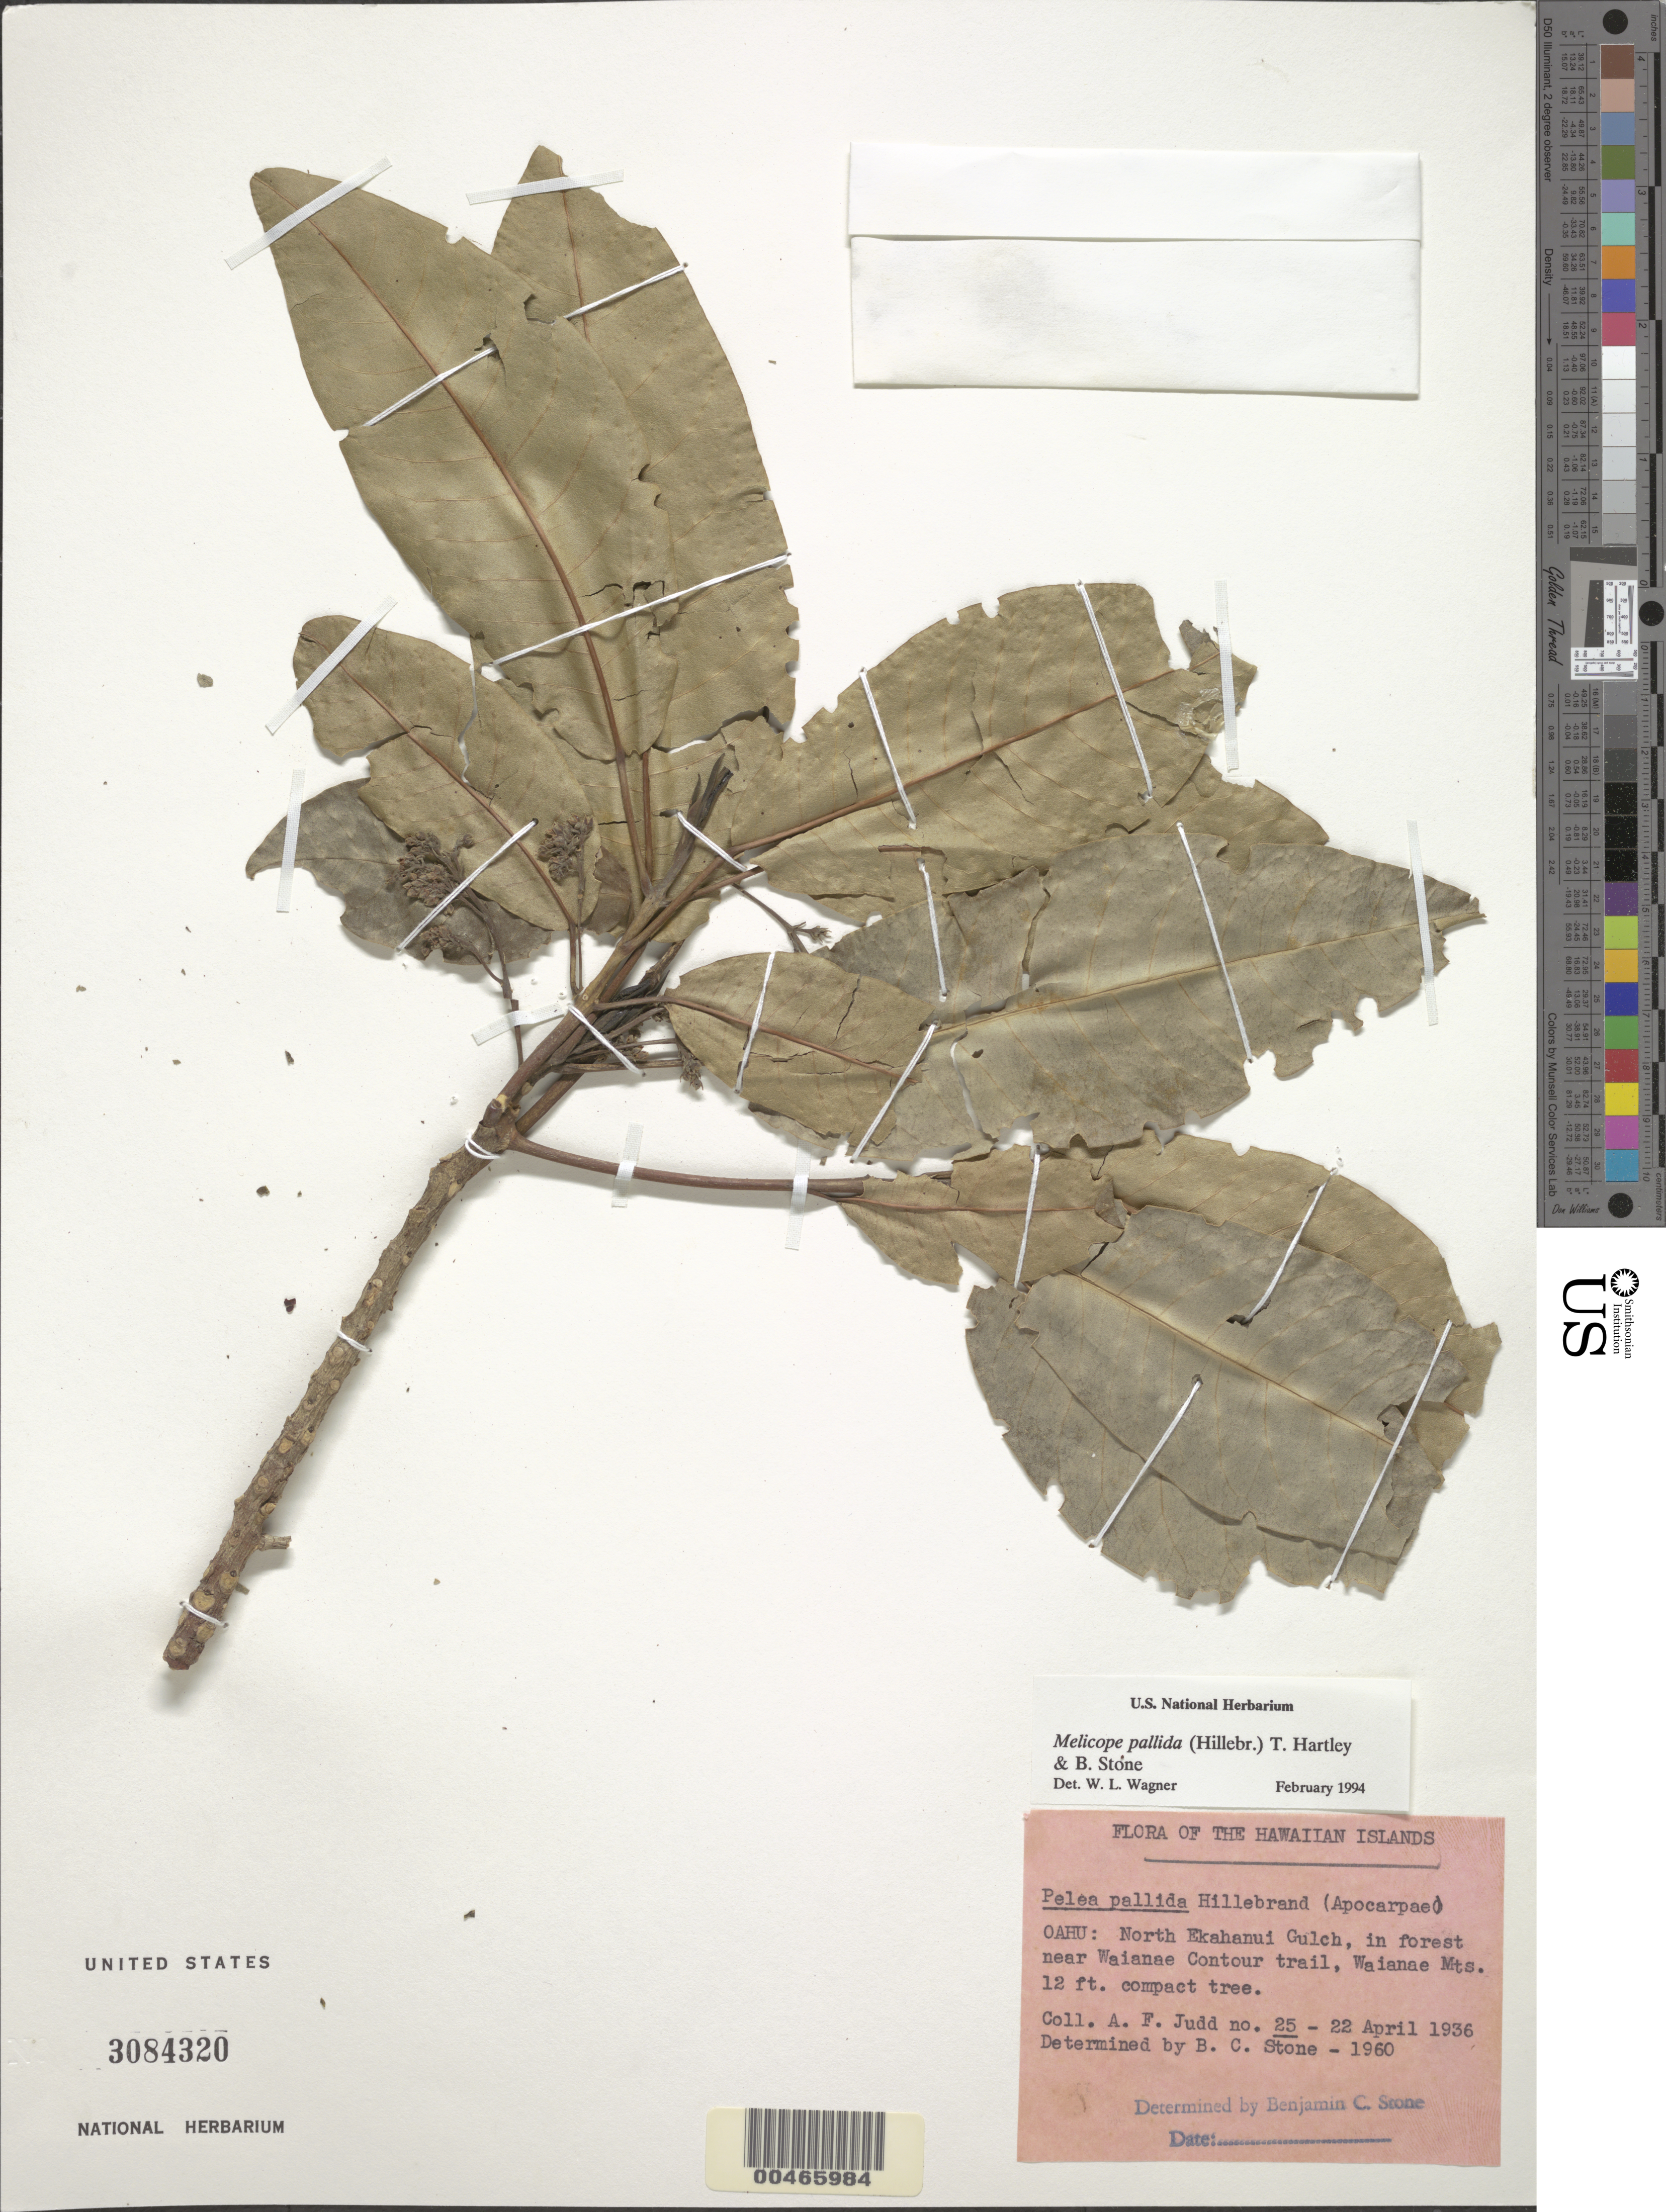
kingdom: Plantae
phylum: Tracheophyta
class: Magnoliopsida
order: Sapindales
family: Rutaceae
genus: Melicope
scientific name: Melicope pallida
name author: (Hillebr.) T.G. Hartley & B.C. Stone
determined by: Wagner, W. L., (BOT), Smithsonian Institution - National Museum of Natural History (UNITED STATES)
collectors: A. Judd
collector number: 25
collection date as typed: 22 Apr 1936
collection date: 1936-04-22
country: United States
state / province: Hawaii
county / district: Honolulu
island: Oahu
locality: N Ekahanui Gulch, near Waianae Contour trail, Waianae Mts.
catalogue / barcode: US 3084320